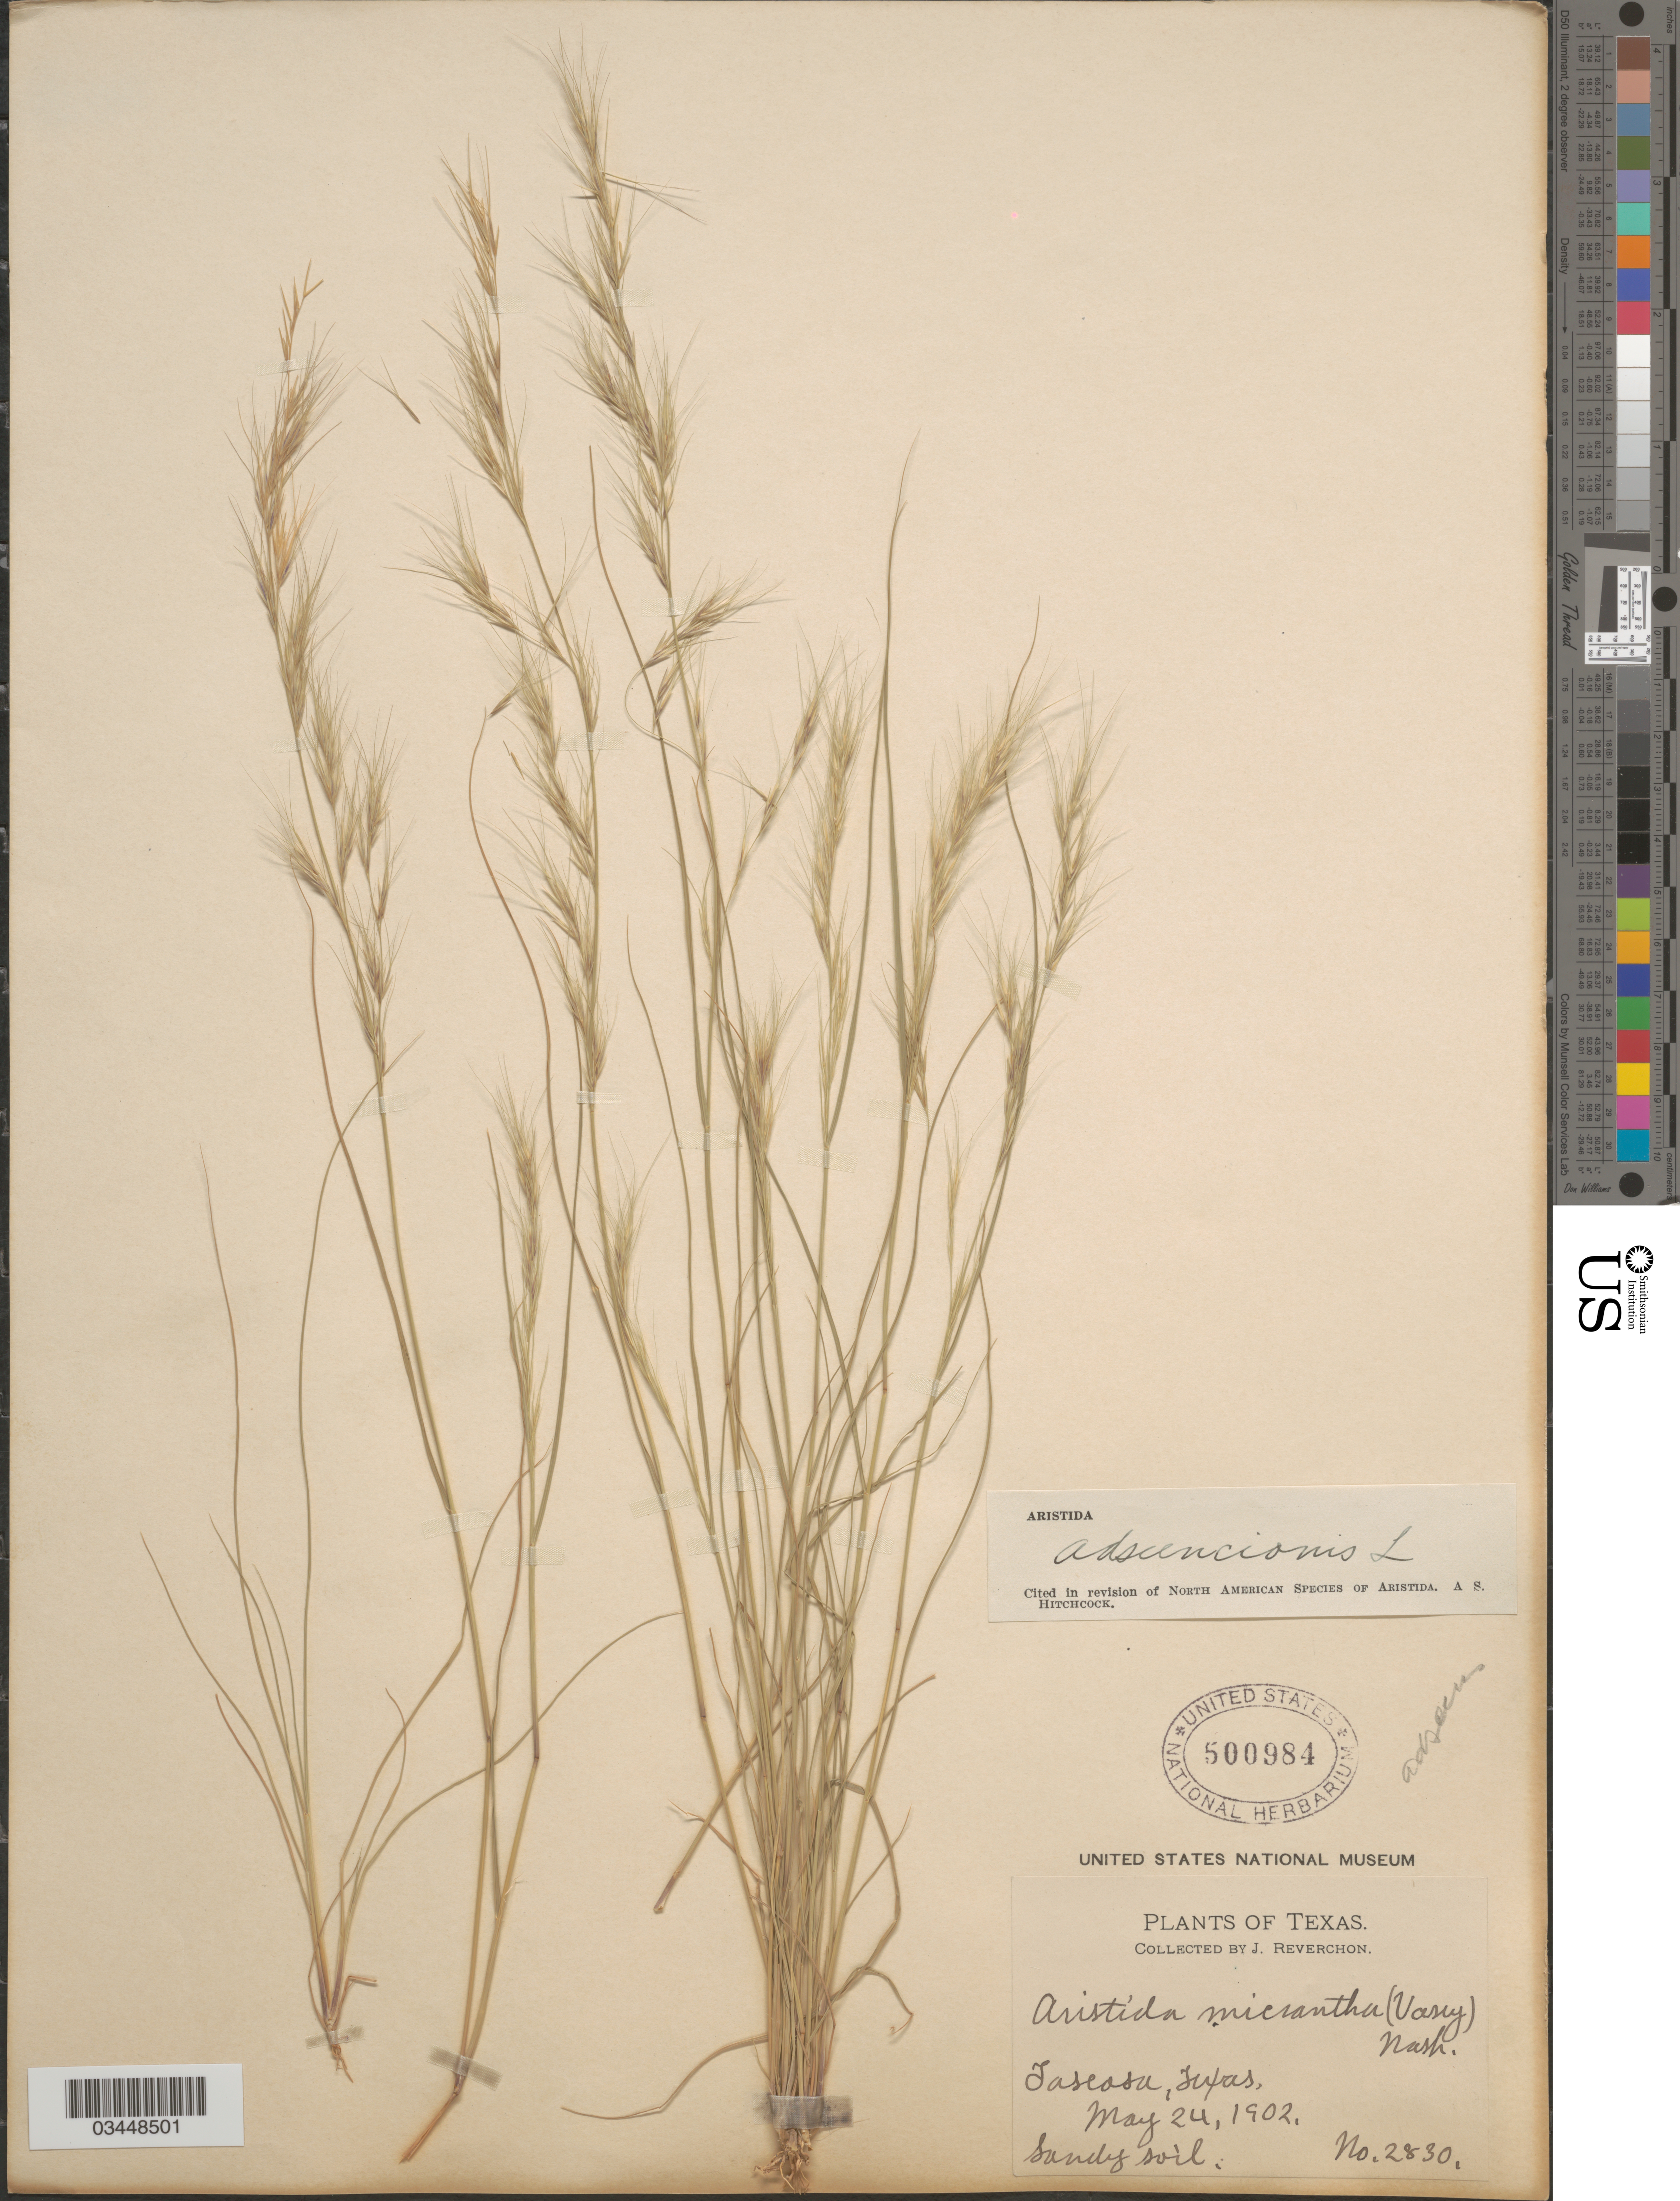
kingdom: Plantae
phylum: Tracheophyta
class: Liliopsida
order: Poales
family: Poaceae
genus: Aristida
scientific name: Aristida adscensionis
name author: L.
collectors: J. Reverchon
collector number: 2830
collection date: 1902-05-24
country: United States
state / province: Texas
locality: Tascosa.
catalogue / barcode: US 500984